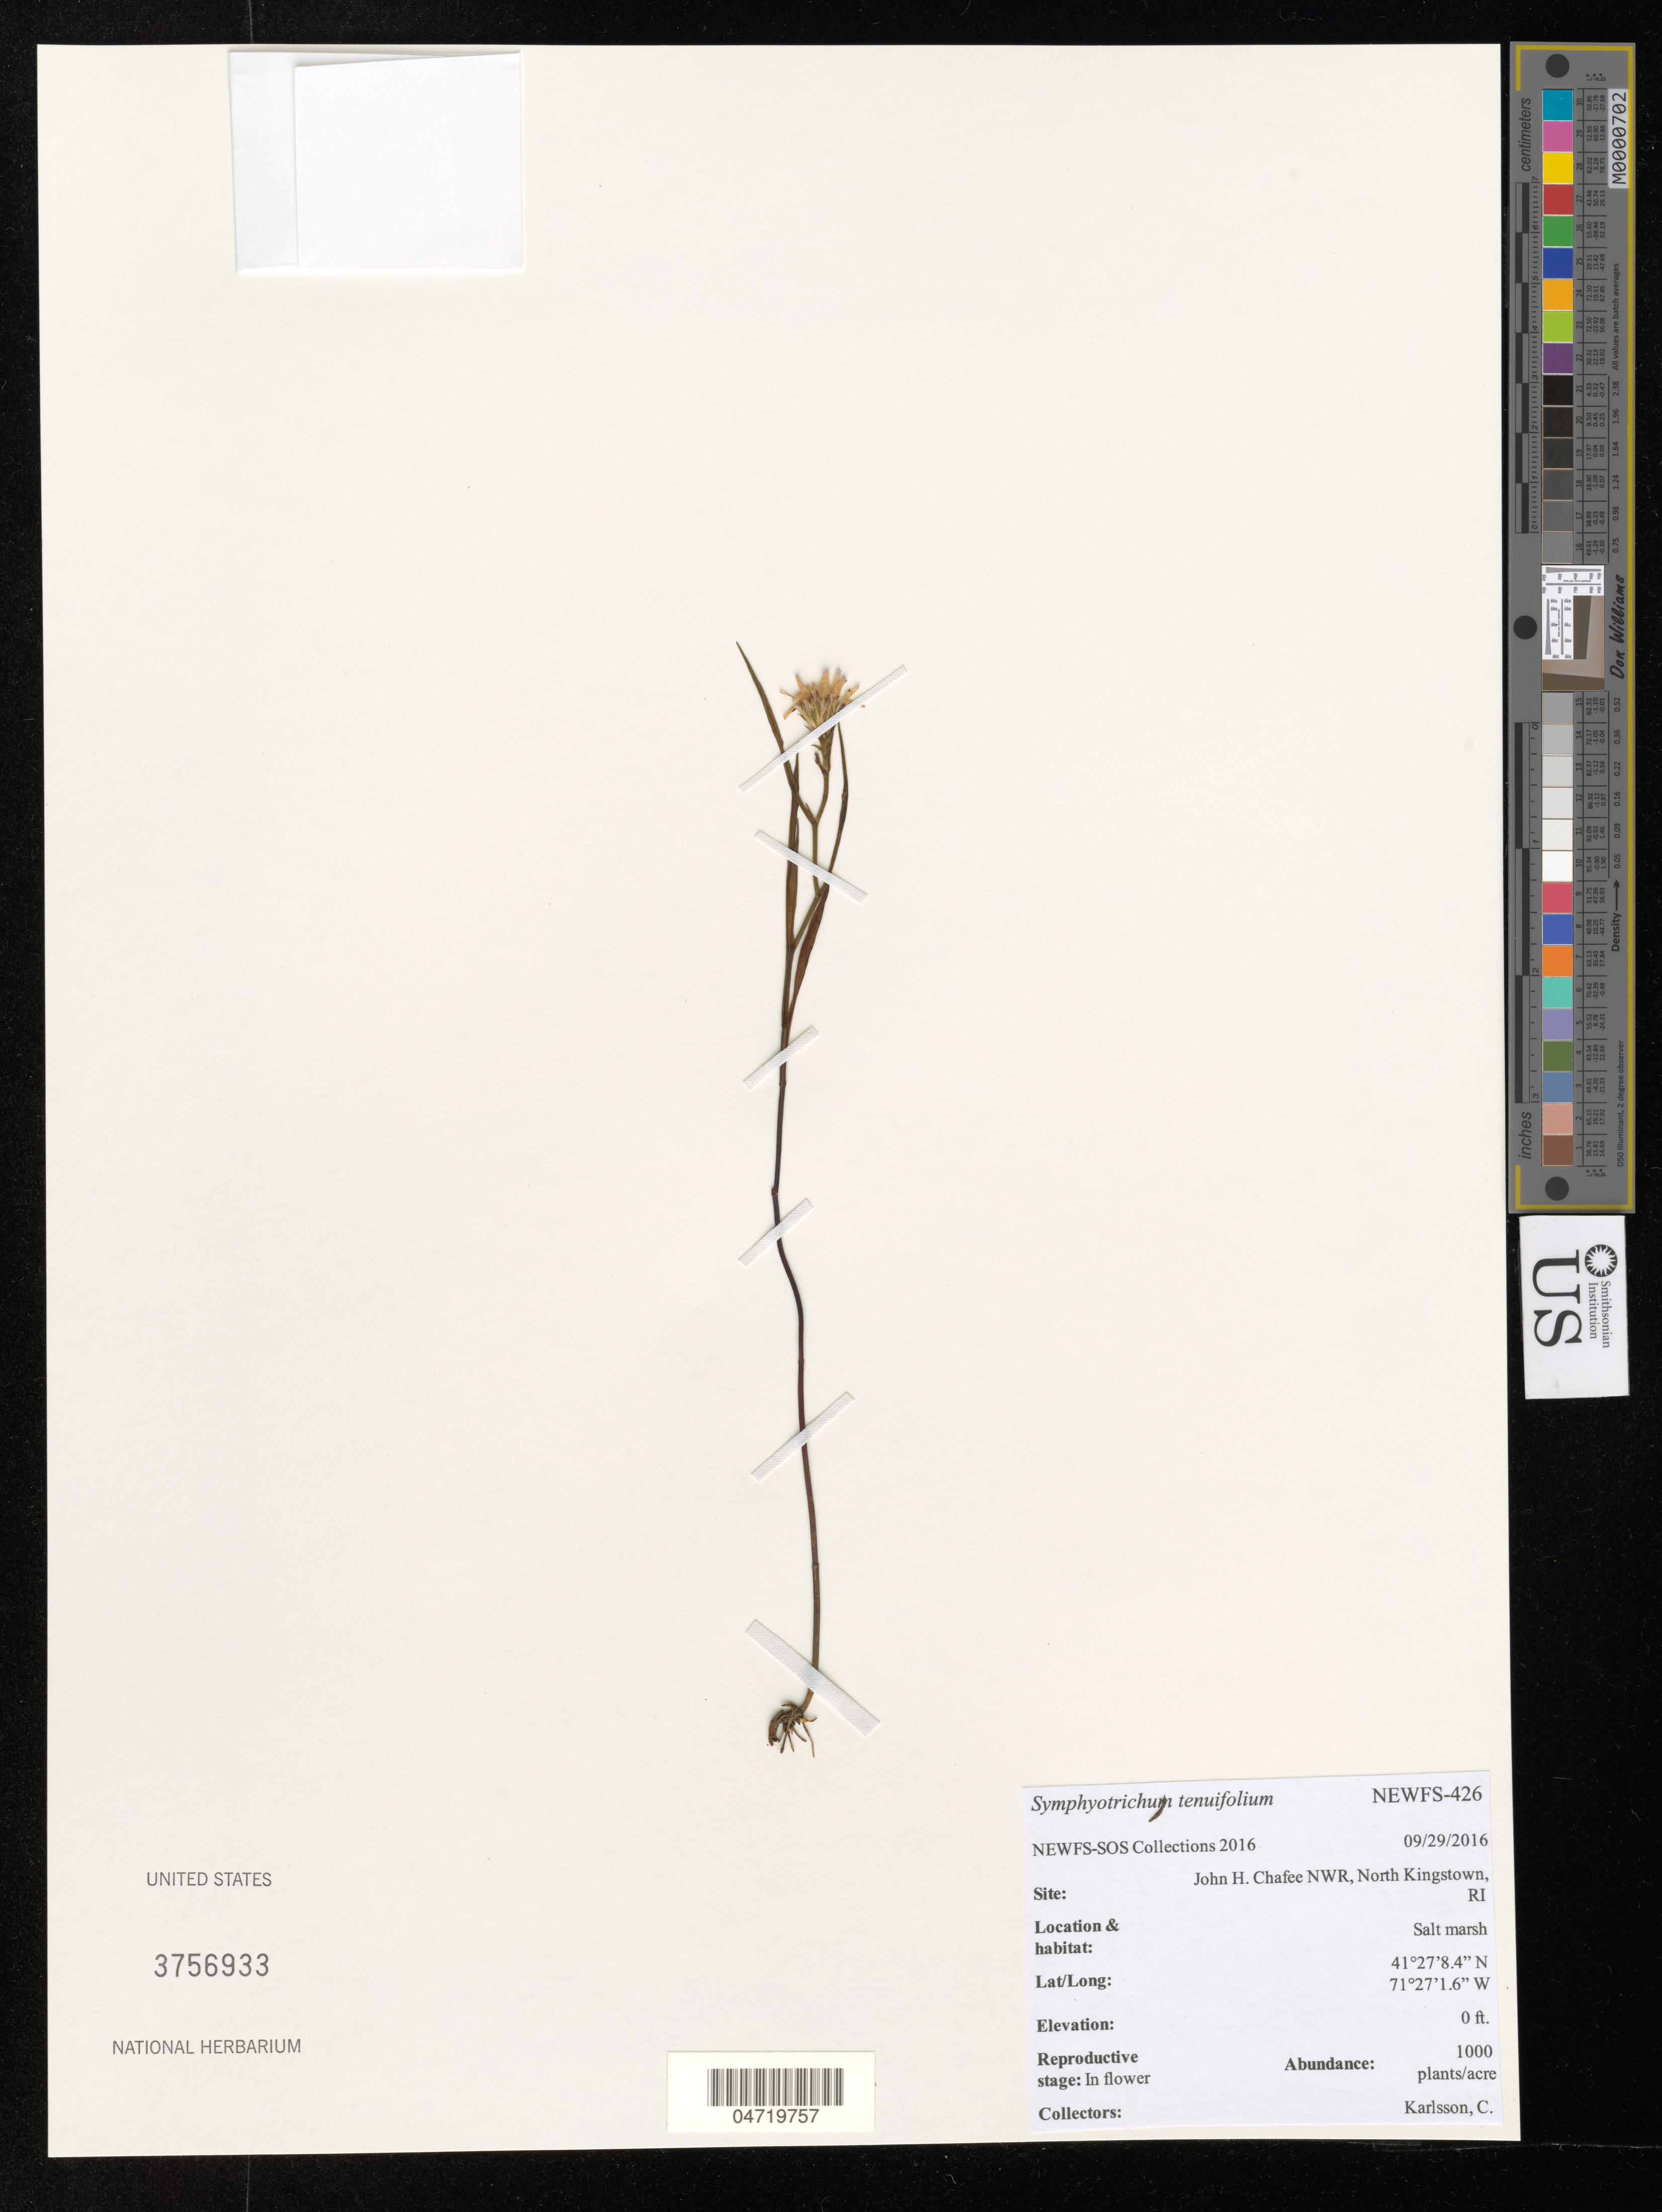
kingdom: Plantae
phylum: Tracheophyta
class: Magnoliopsida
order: Asterales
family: Asteraceae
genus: Symphyotrichum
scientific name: Symphyotrichum tenuifolium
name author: (L.) G.L. Nesom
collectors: C. Karlsson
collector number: NEWFS-426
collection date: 2016-09-29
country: United States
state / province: Rhode Island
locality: John H. Chafee NWR, North Kingston, salt marsh.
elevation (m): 0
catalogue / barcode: US 3756933